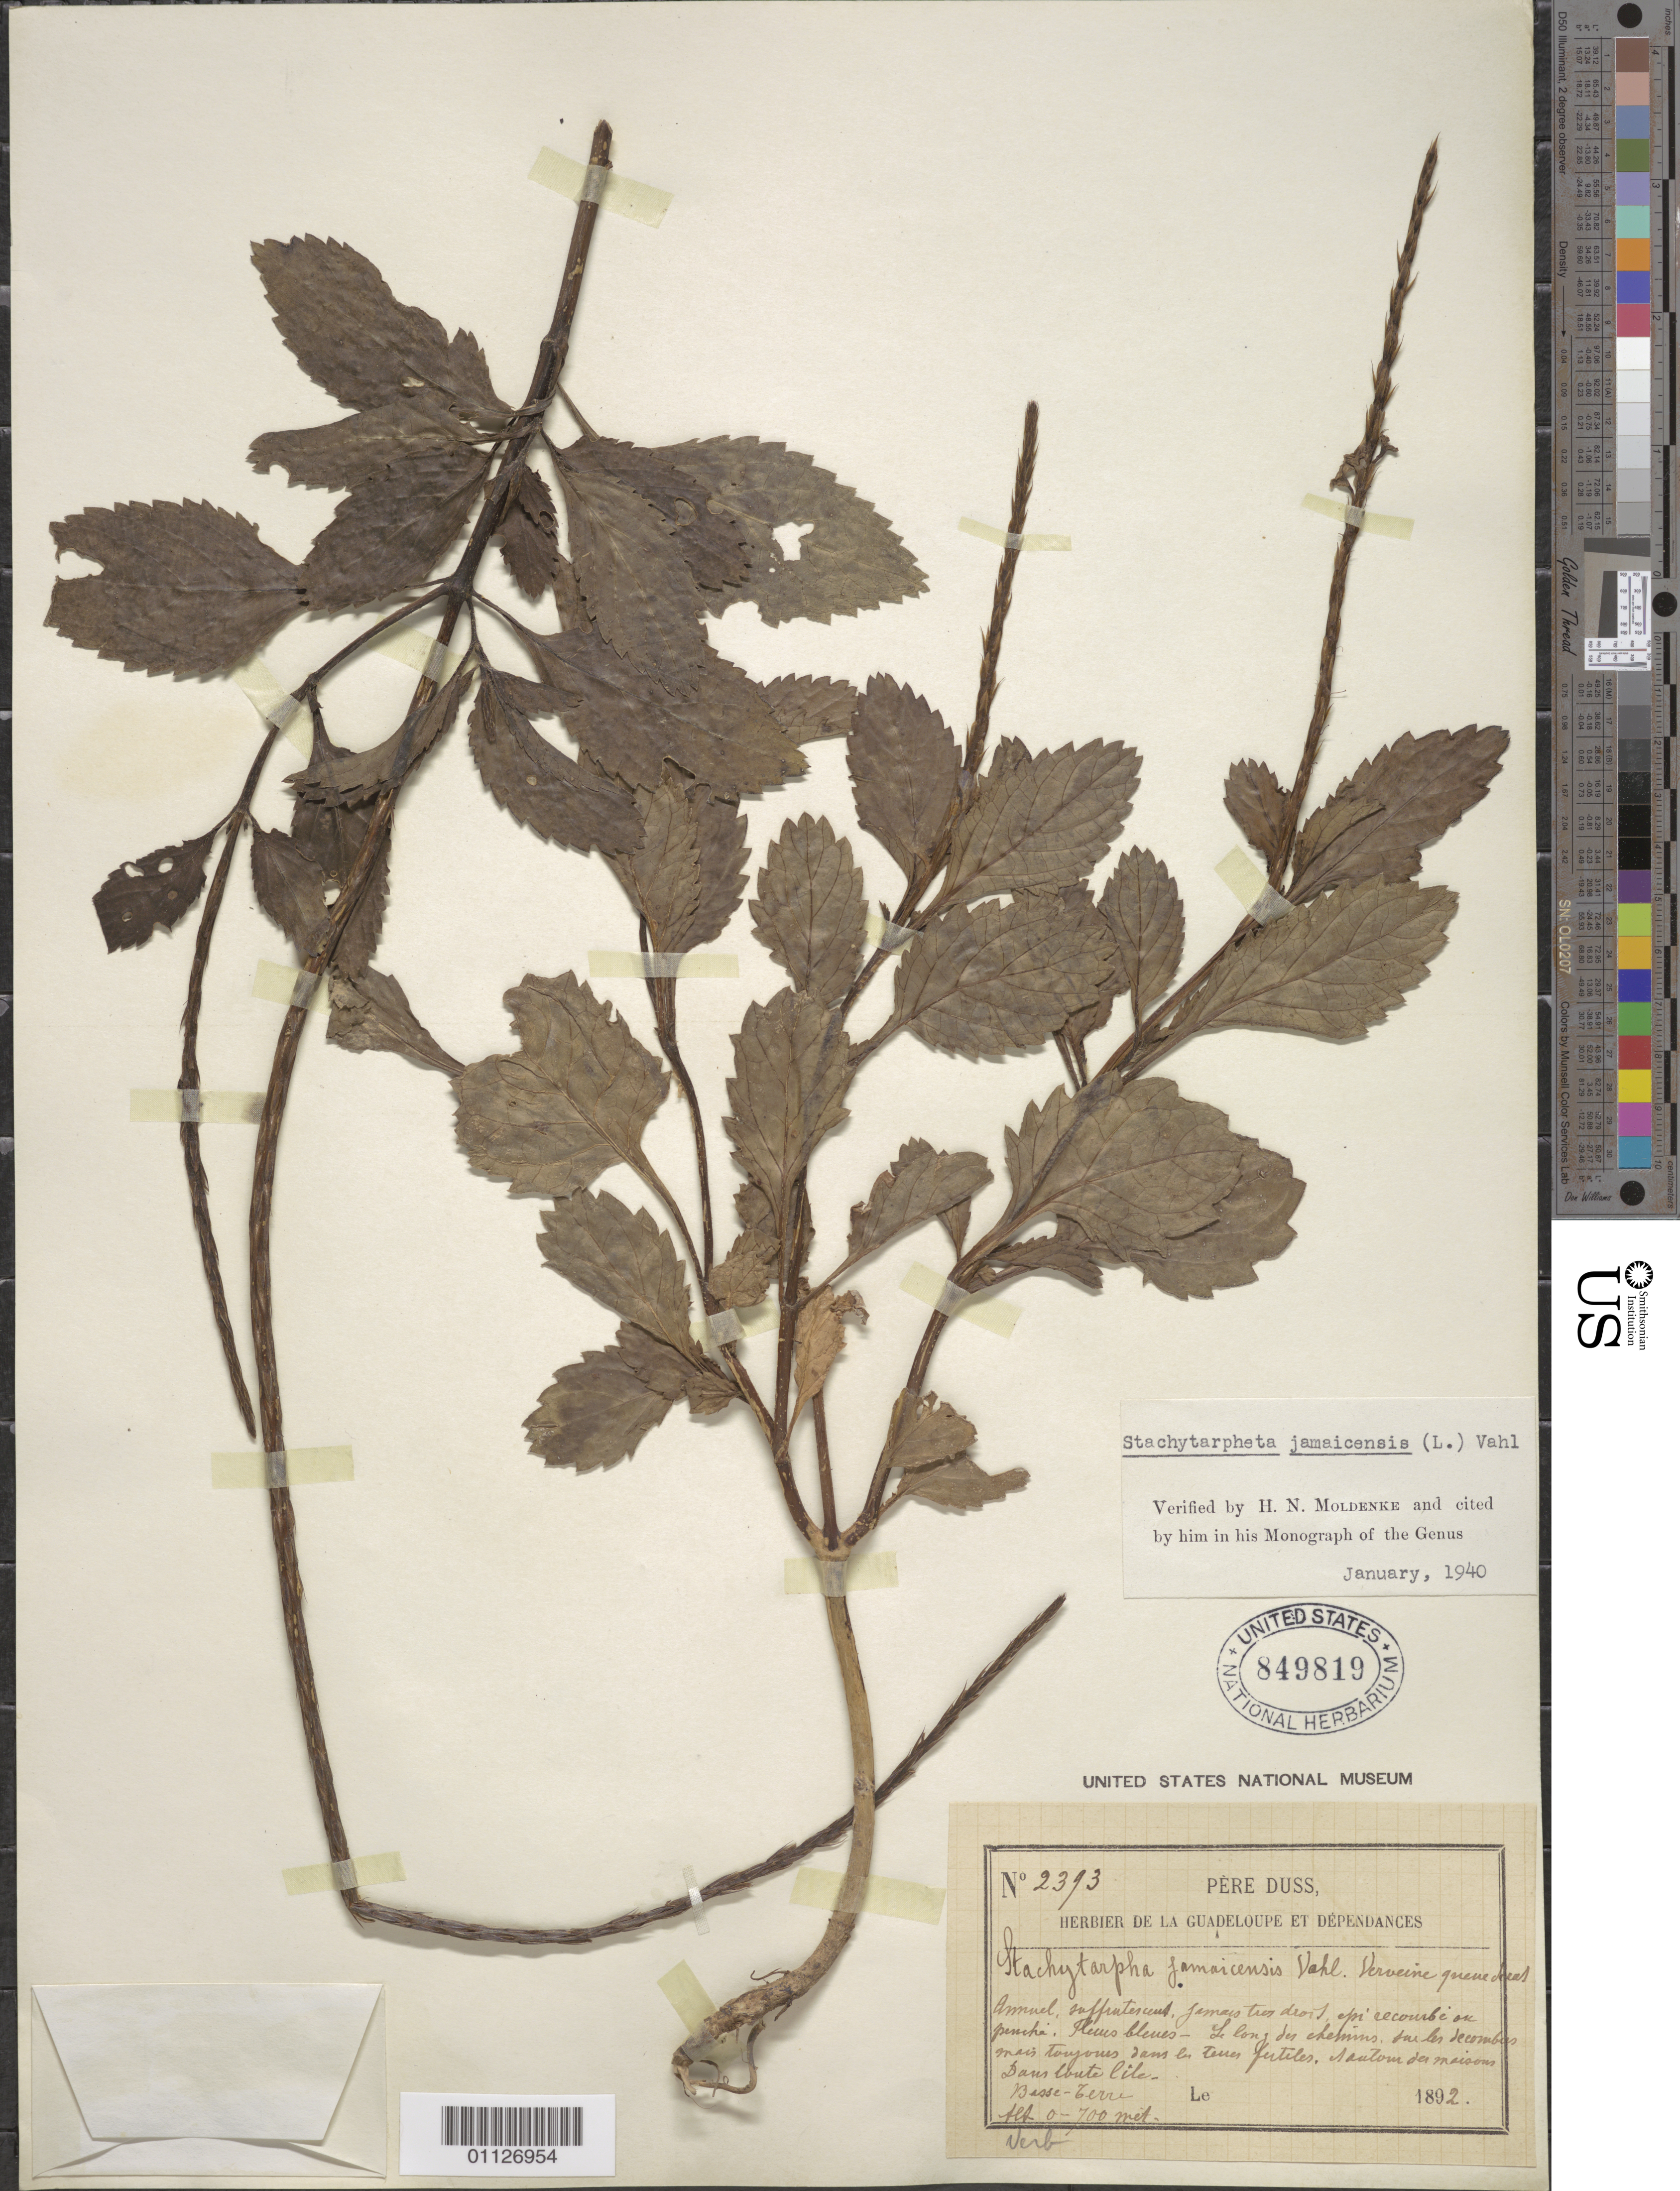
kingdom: Plantae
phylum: Tracheophyta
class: Magnoliopsida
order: Lamiales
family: Verbenaceae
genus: Stachytarpheta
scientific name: Stachytarpheta jamaicensis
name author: (L.) Vahl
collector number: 2393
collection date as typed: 01 Jan 1892 to 31 Dec 1892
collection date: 1892-01-01/1892-12-31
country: Guadeloupe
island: Basse Terre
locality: Le long des chemins, sure les decombies, mais toujours dans les terres fertiles; Autour des maisons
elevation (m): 0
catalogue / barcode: US 849819